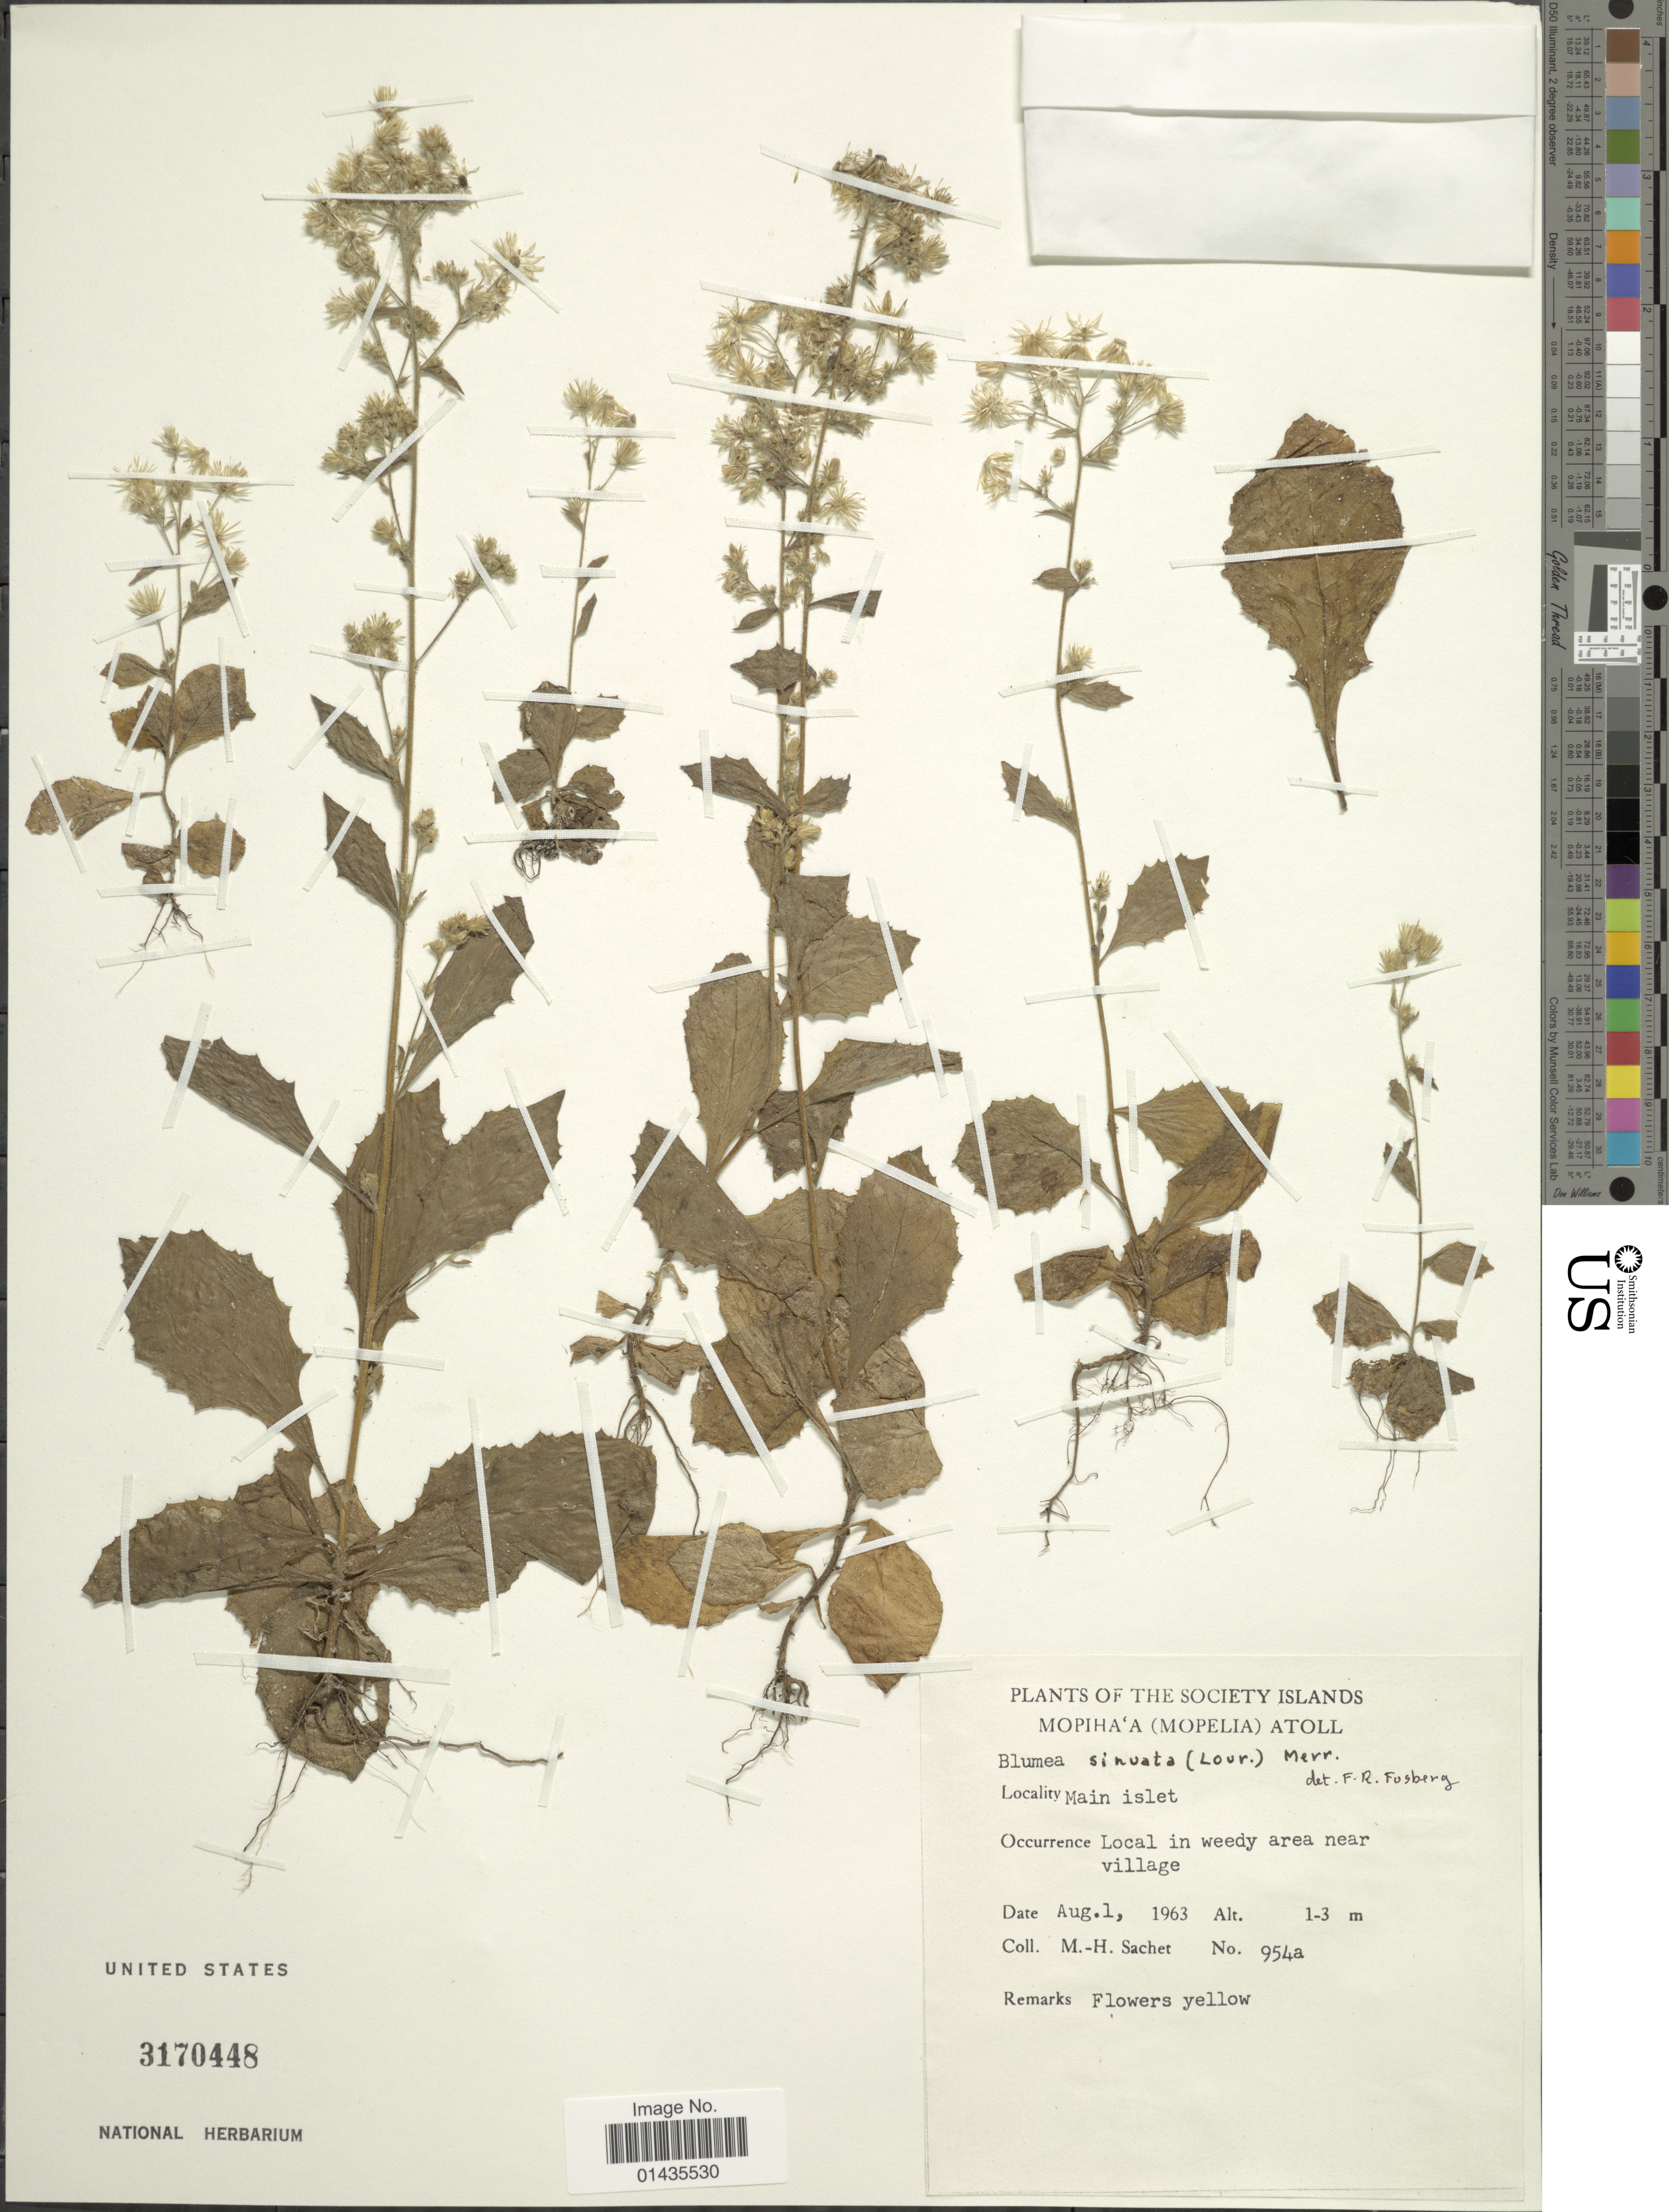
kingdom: Plantae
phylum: Tracheophyta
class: Magnoliopsida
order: Asterales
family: Asteraceae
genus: Blumea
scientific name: Blumea sinuata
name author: (Lour.) Merr.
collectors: M.-H. Sachet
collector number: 954a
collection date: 1963-08-01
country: French Polynesia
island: Maupihaa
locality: The Society Islands, Mopiha'a (Mopelia) Atoll, Main islet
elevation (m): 1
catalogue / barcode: US 3170448